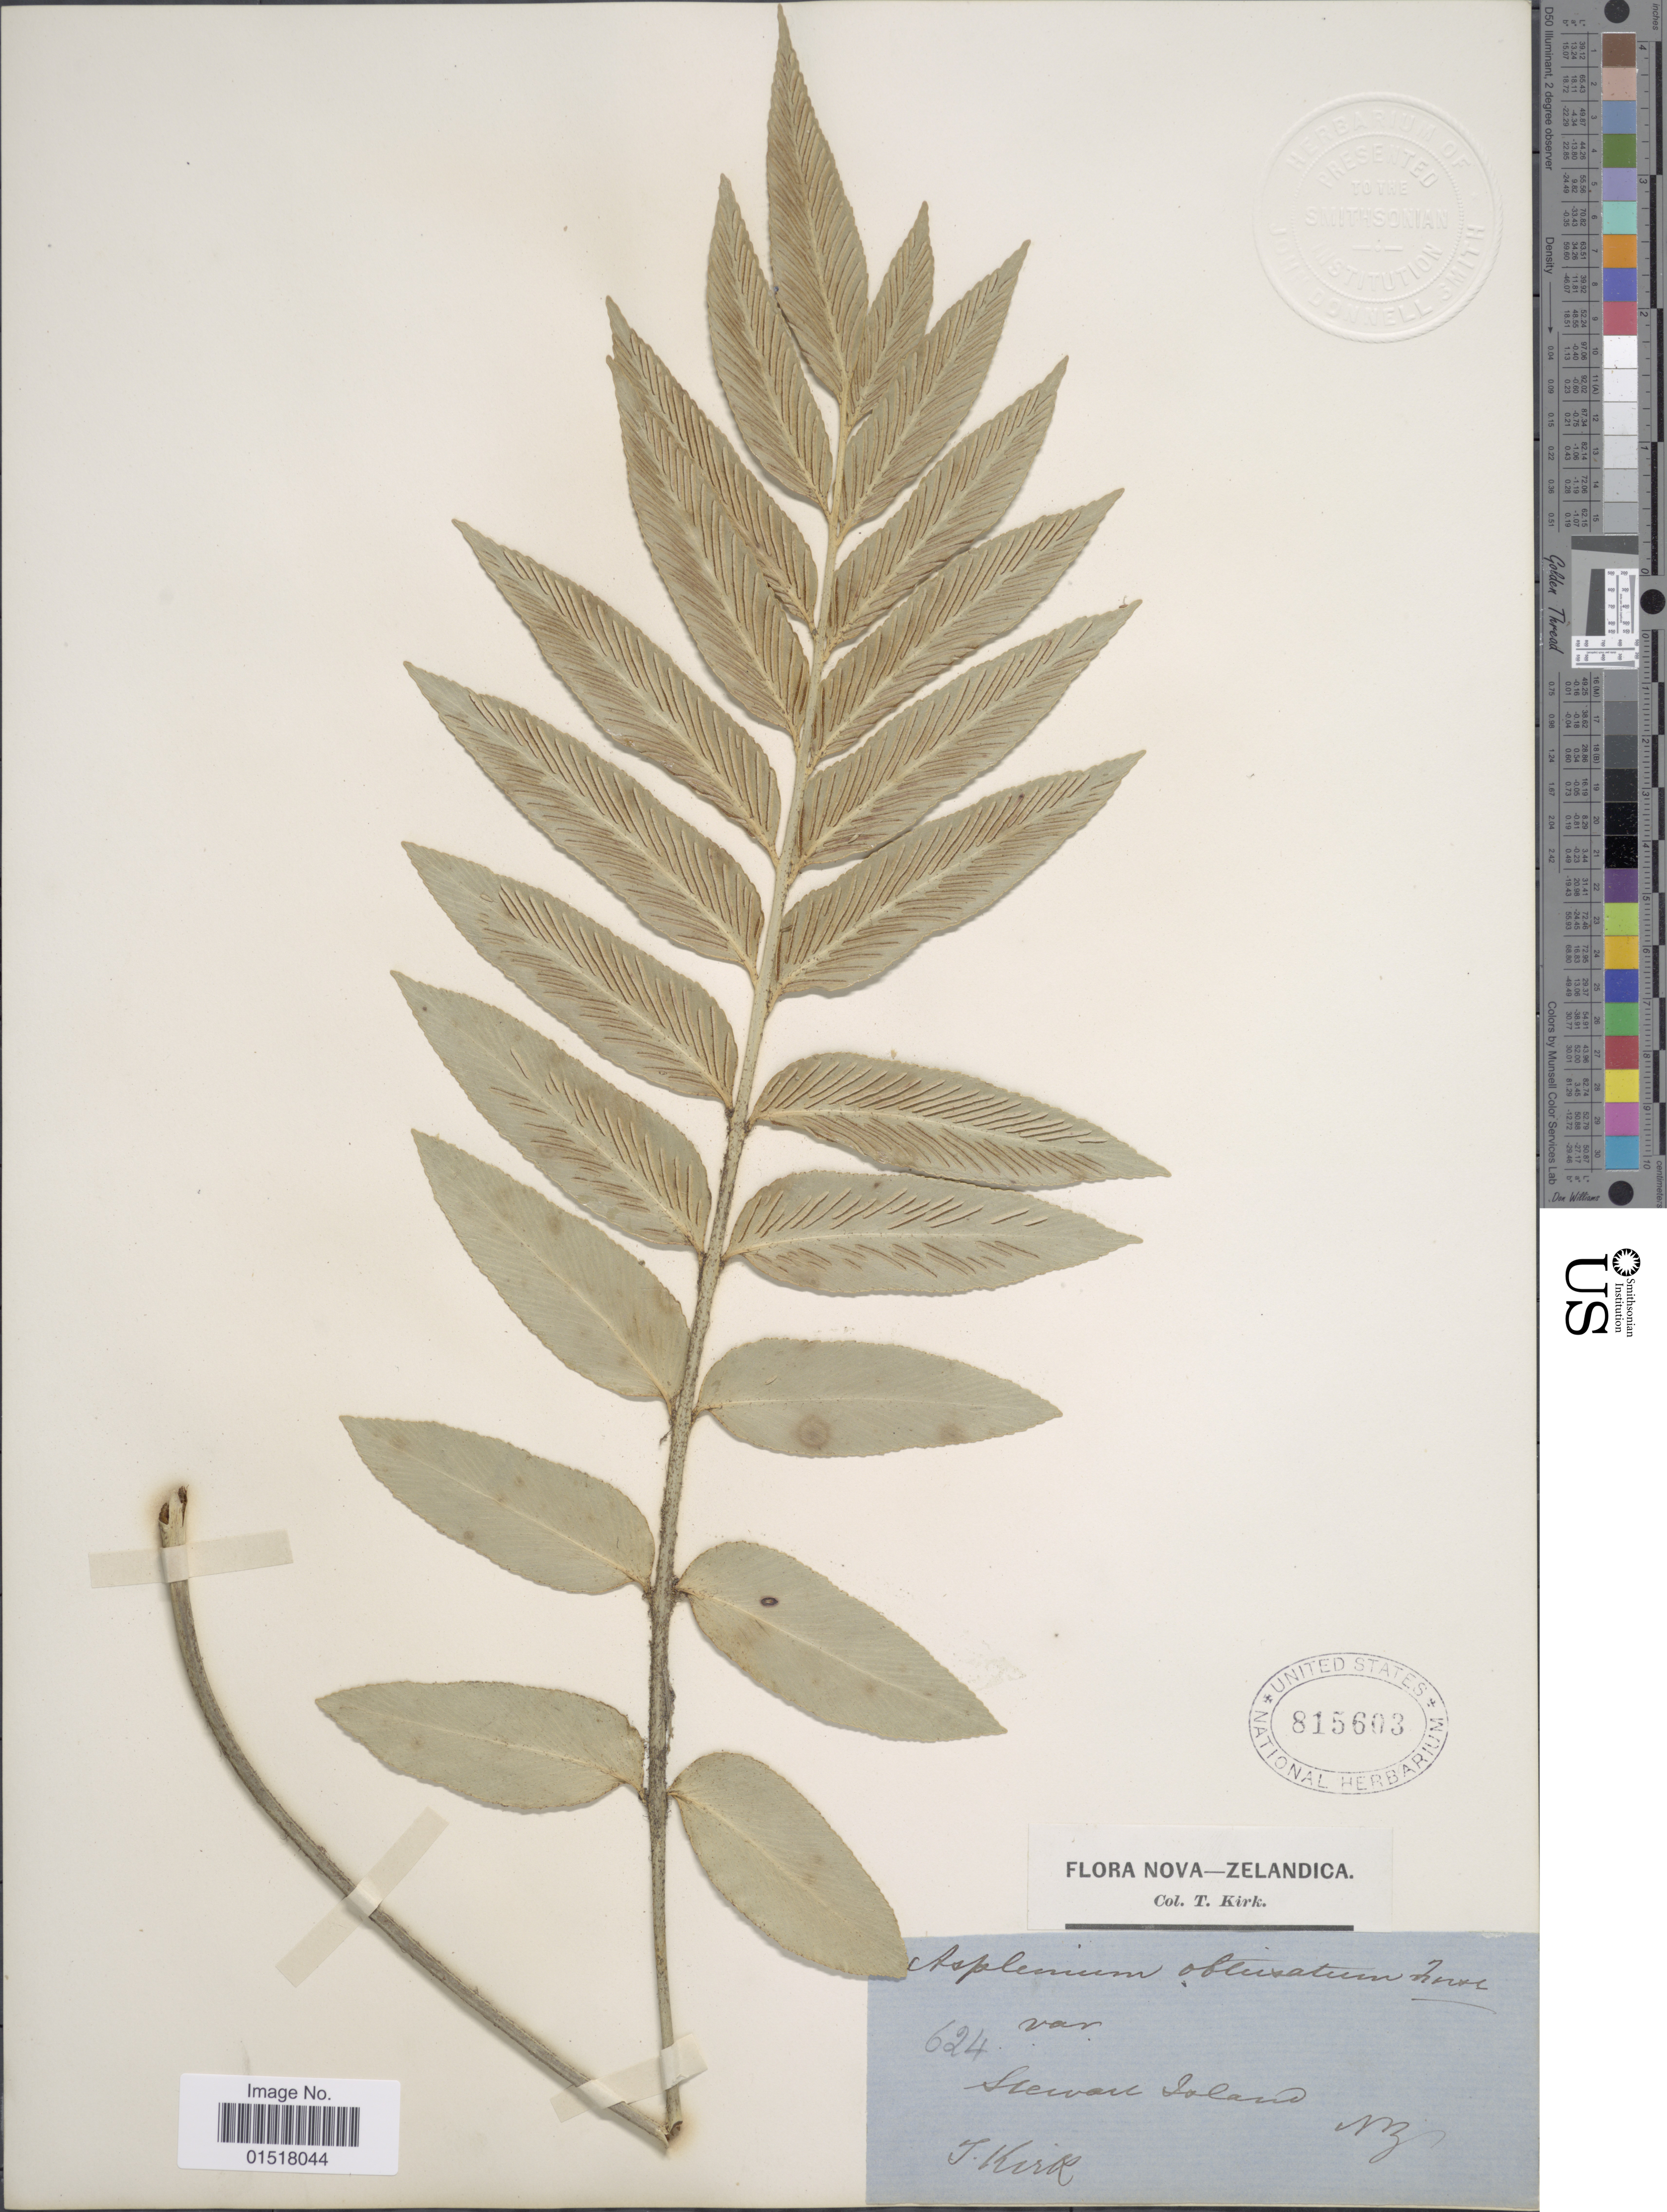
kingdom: Plantae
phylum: Tracheophyta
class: Polypodiopsida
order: Polypodiales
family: Aspleniaceae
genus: Asplenium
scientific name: Asplenium oblongifolium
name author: Colenso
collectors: T. Kirk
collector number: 624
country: New Zealand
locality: Stewart Island.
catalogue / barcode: US 815603